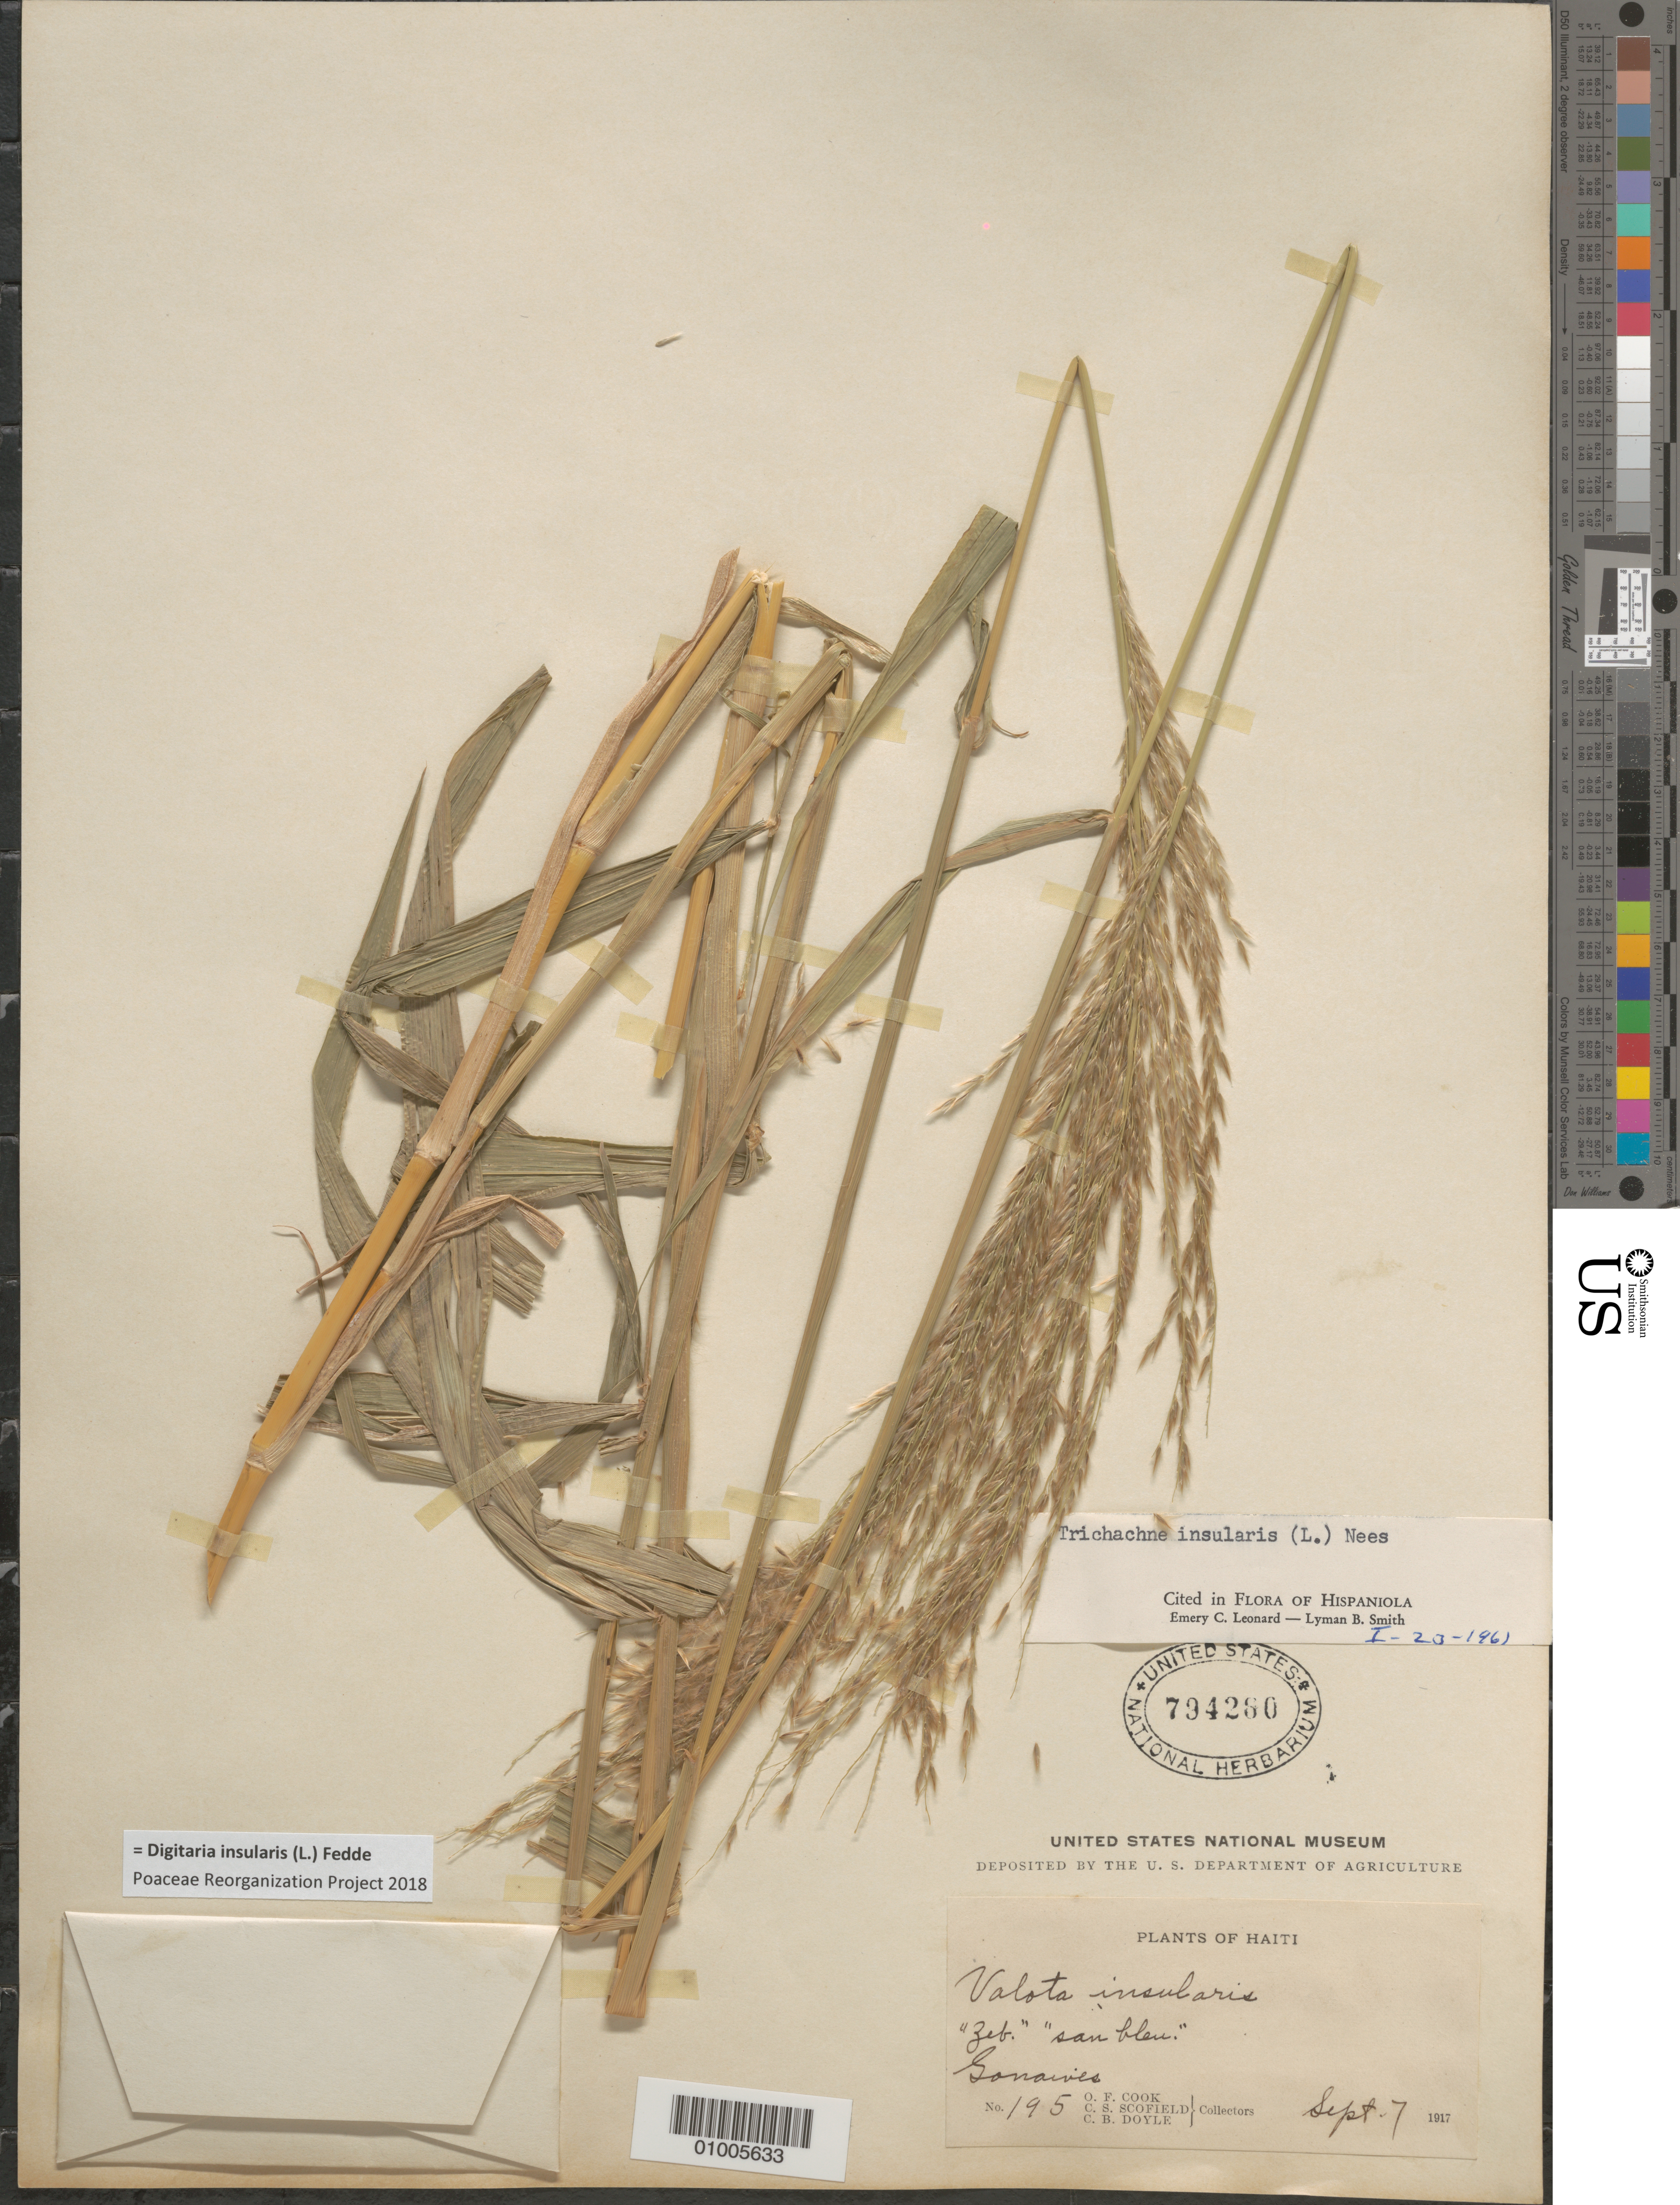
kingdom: Plantae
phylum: Tracheophyta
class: Liliopsida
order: Poales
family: Poaceae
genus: Digitaria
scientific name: Digitaria insularis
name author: (L.) Mez ex Ekman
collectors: O. F. Cook, C. Scofield & C. Doyle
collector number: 195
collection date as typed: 07 Sep 1917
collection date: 1917-09-07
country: Haiti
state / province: Artibonite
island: Hispaniola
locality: Sonaives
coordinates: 0 N, 0 E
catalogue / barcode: US 794280